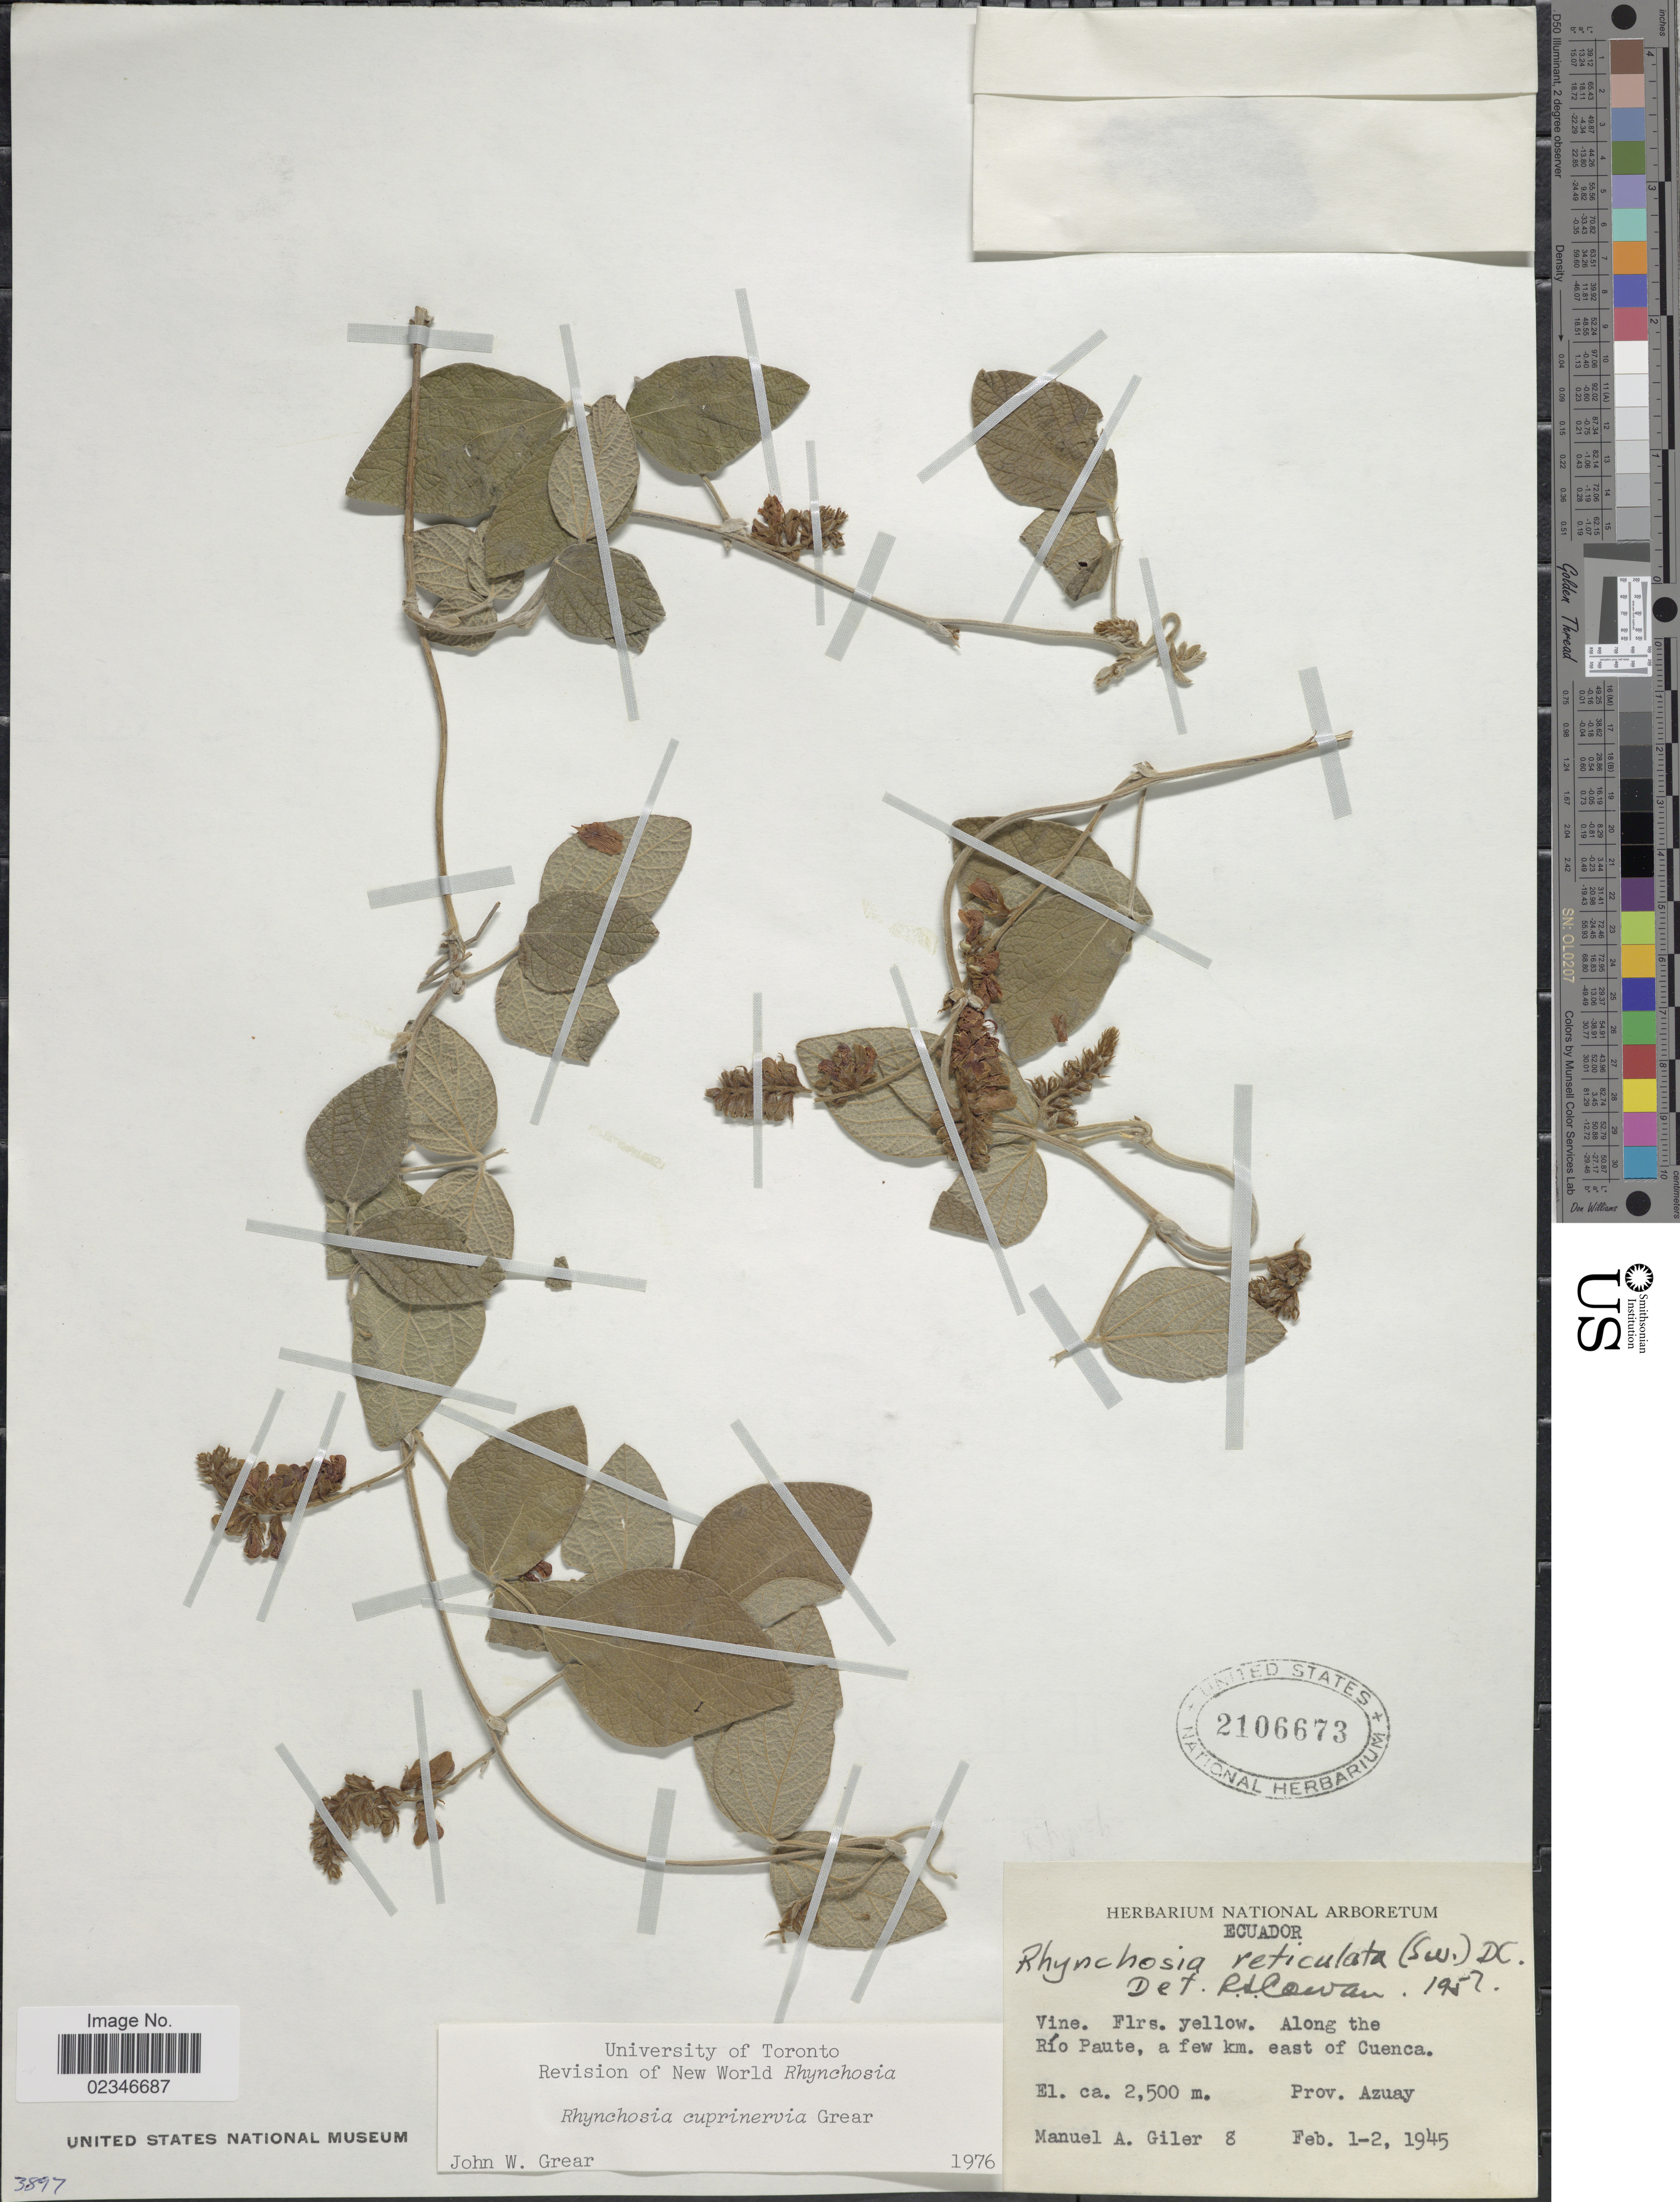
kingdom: Plantae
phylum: Tracheophyta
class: Magnoliopsida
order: Fabales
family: Fabaceae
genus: Rhynchosia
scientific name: Rhynchosia cuprinervia Grear ined.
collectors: M. Gíler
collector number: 8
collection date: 1945-02-01/1945-02-02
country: Ecuador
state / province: Azuay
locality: Along the Rio Paute, a few km. east of Cuenca, Prov. Azuay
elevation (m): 2500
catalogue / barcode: US 2106673